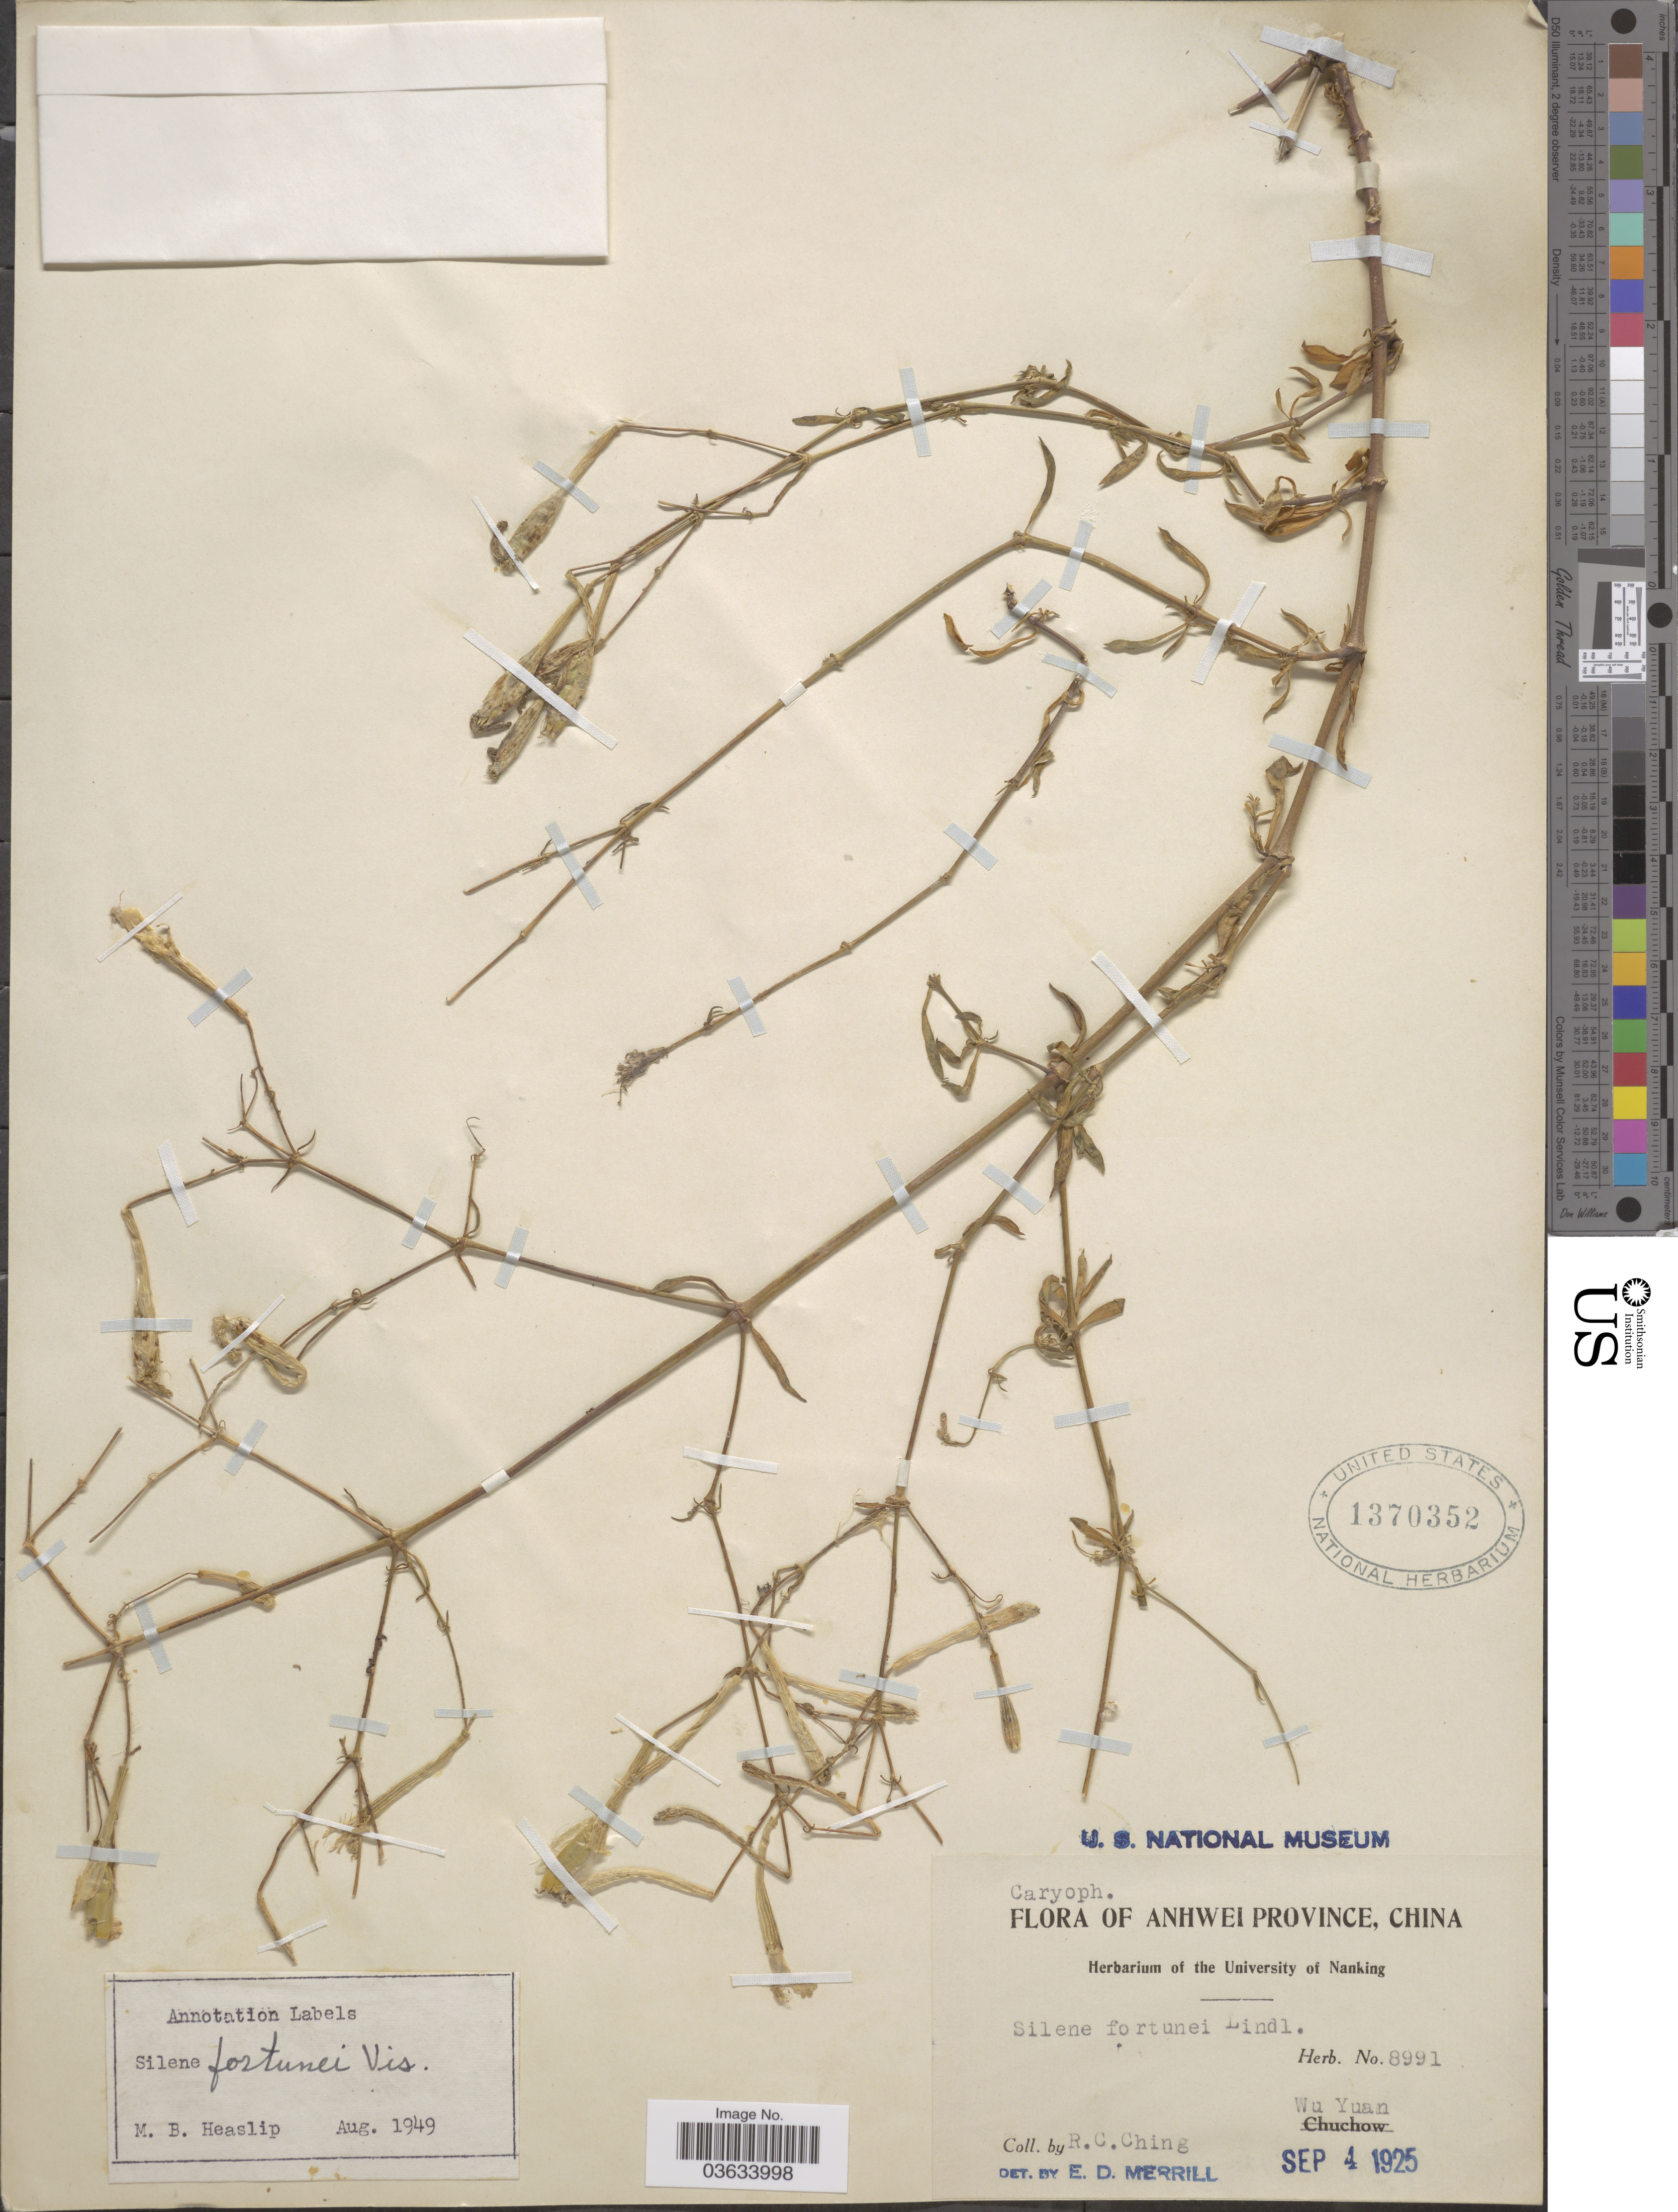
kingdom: Plantae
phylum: Tracheophyta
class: Magnoliopsida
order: Caryophyllales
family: Caryophyllaceae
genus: Silene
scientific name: Silene fortunei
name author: Vis.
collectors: R. C. Ching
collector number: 8991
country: China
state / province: Anhui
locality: Anhwei Province. Wu Yuan.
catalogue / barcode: US 1370352